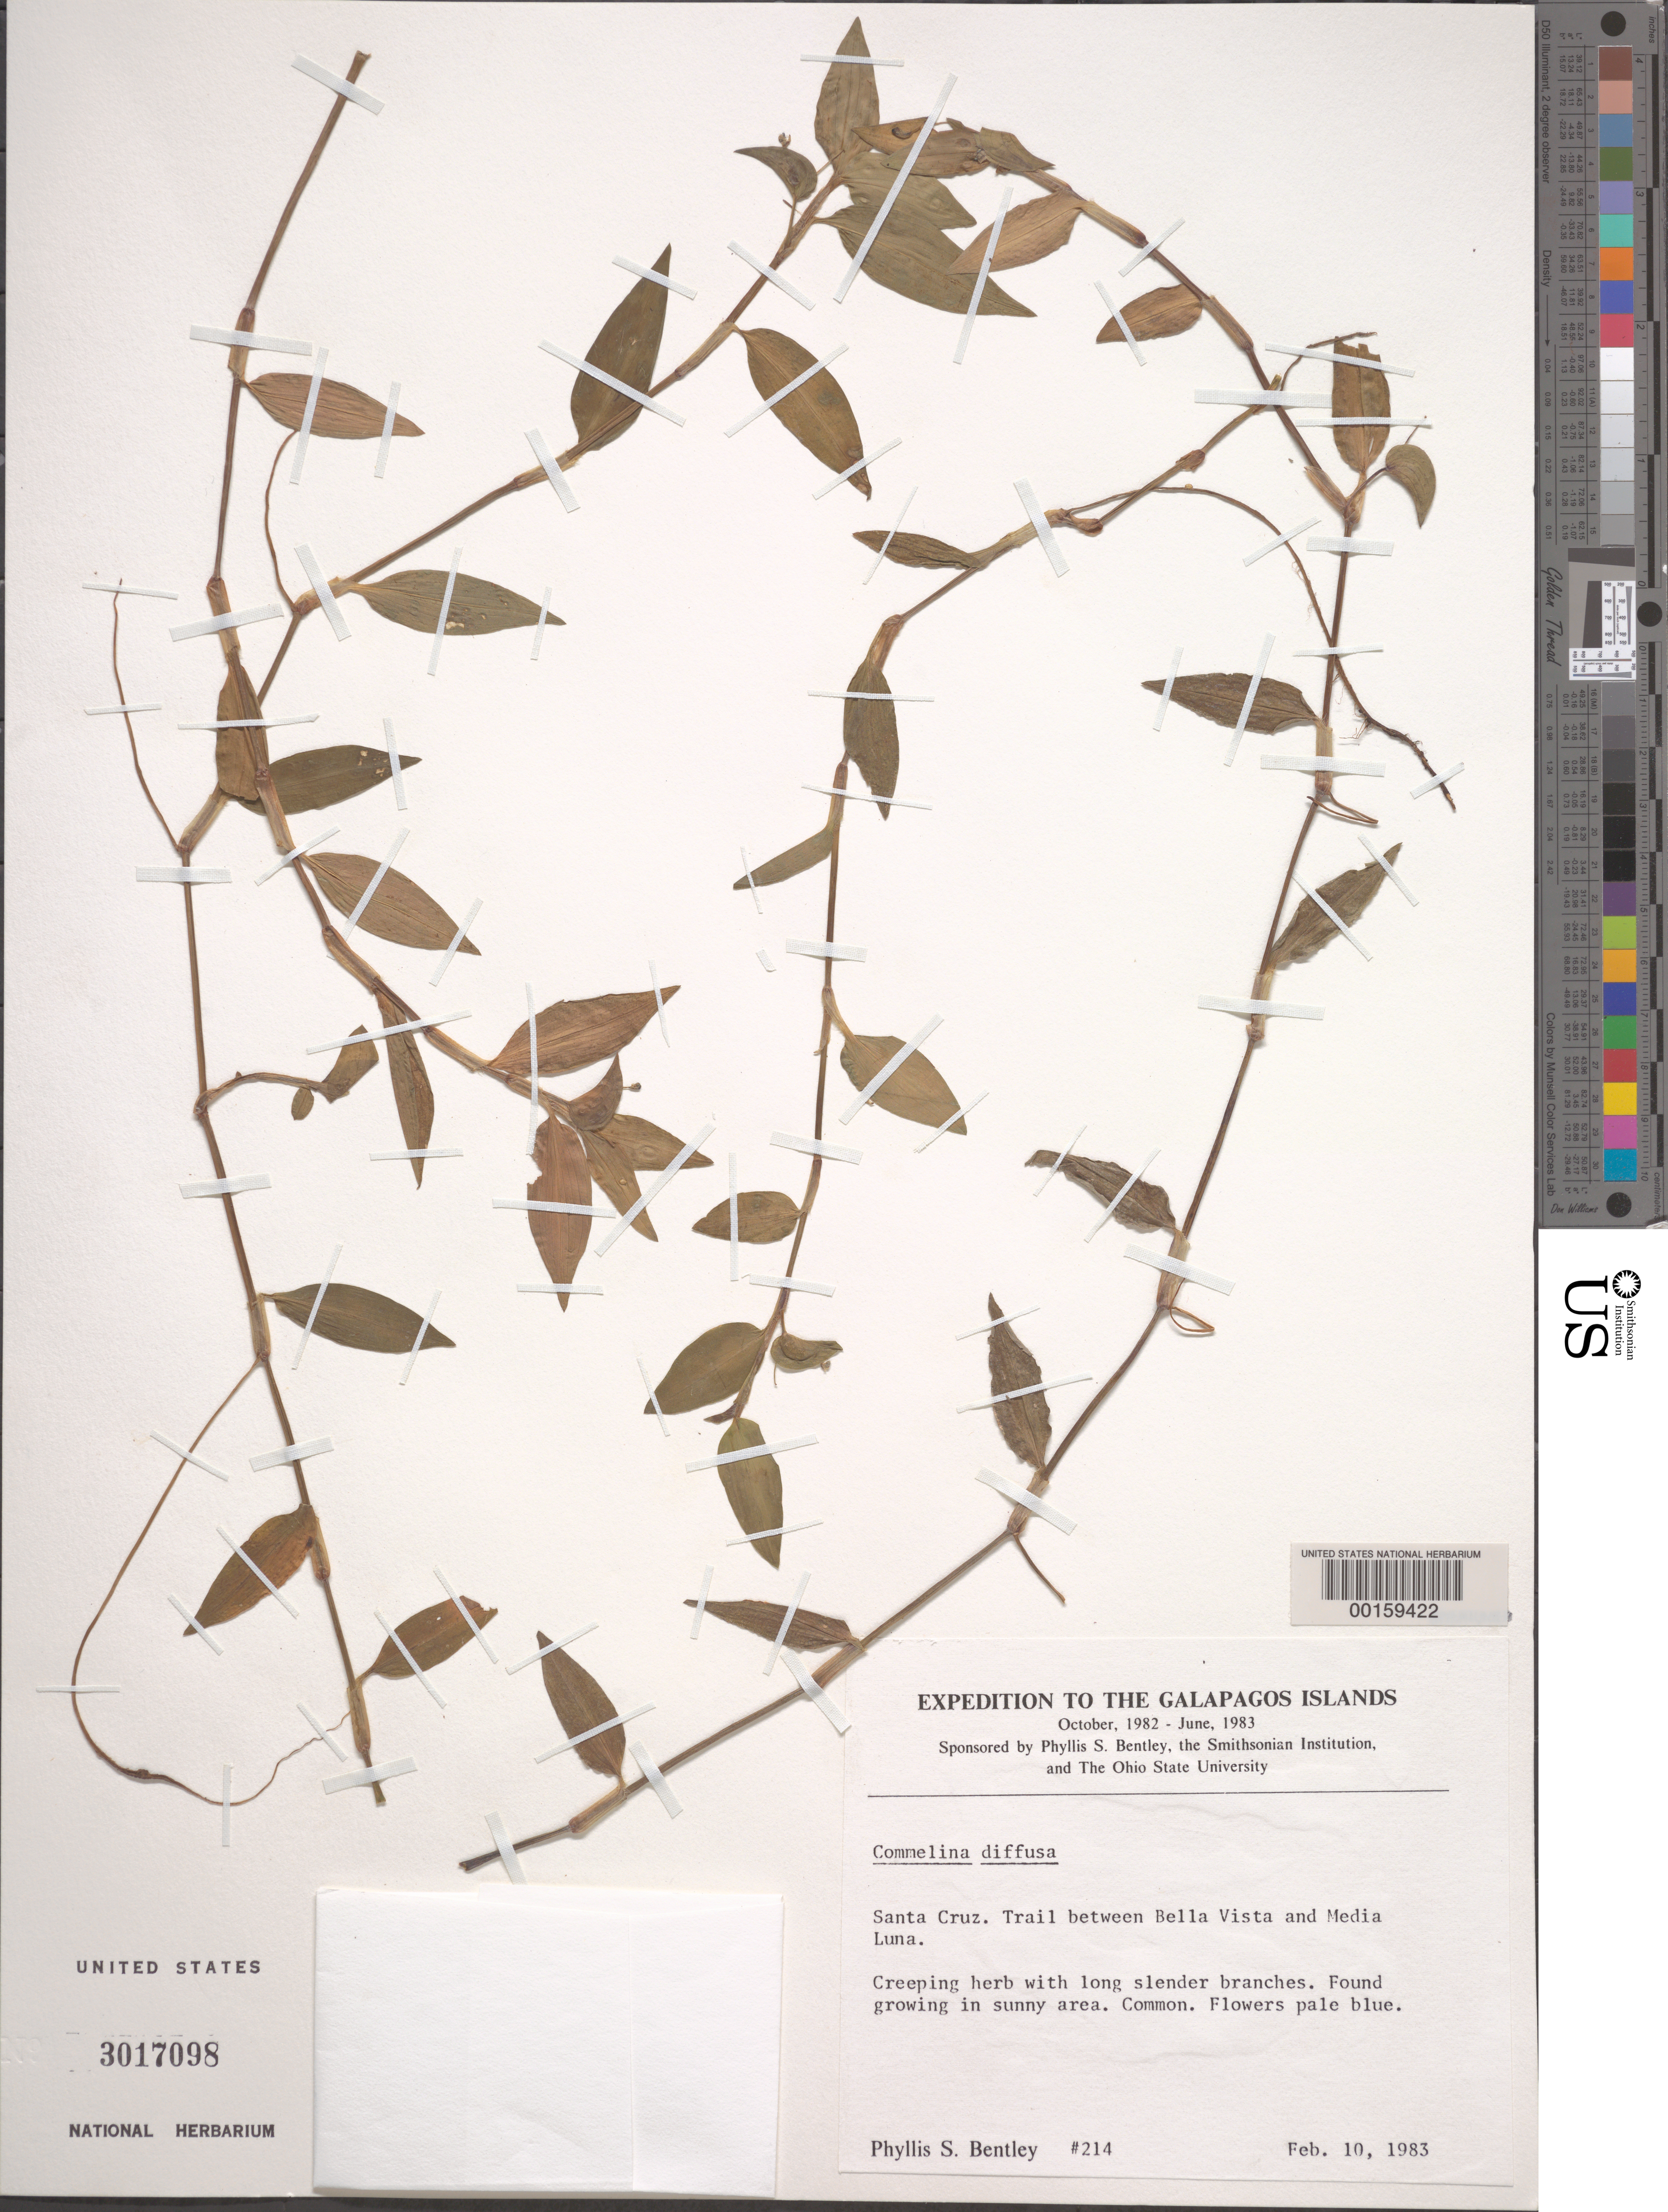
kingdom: Plantae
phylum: Tracheophyta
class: Liliopsida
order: Commelinales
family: Commelinaceae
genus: Commelina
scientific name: Commelina diffusa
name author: Burm. f.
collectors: P. S. Bentley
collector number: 214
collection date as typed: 10 Feb 1983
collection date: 1983-02-10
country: Ecuador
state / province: Colón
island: Santa Cruz [Indefatigable, Chaves] ?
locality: Santa Cruz, between Bella Vista and Media Luna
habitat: Sunny areas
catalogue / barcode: US 3017098